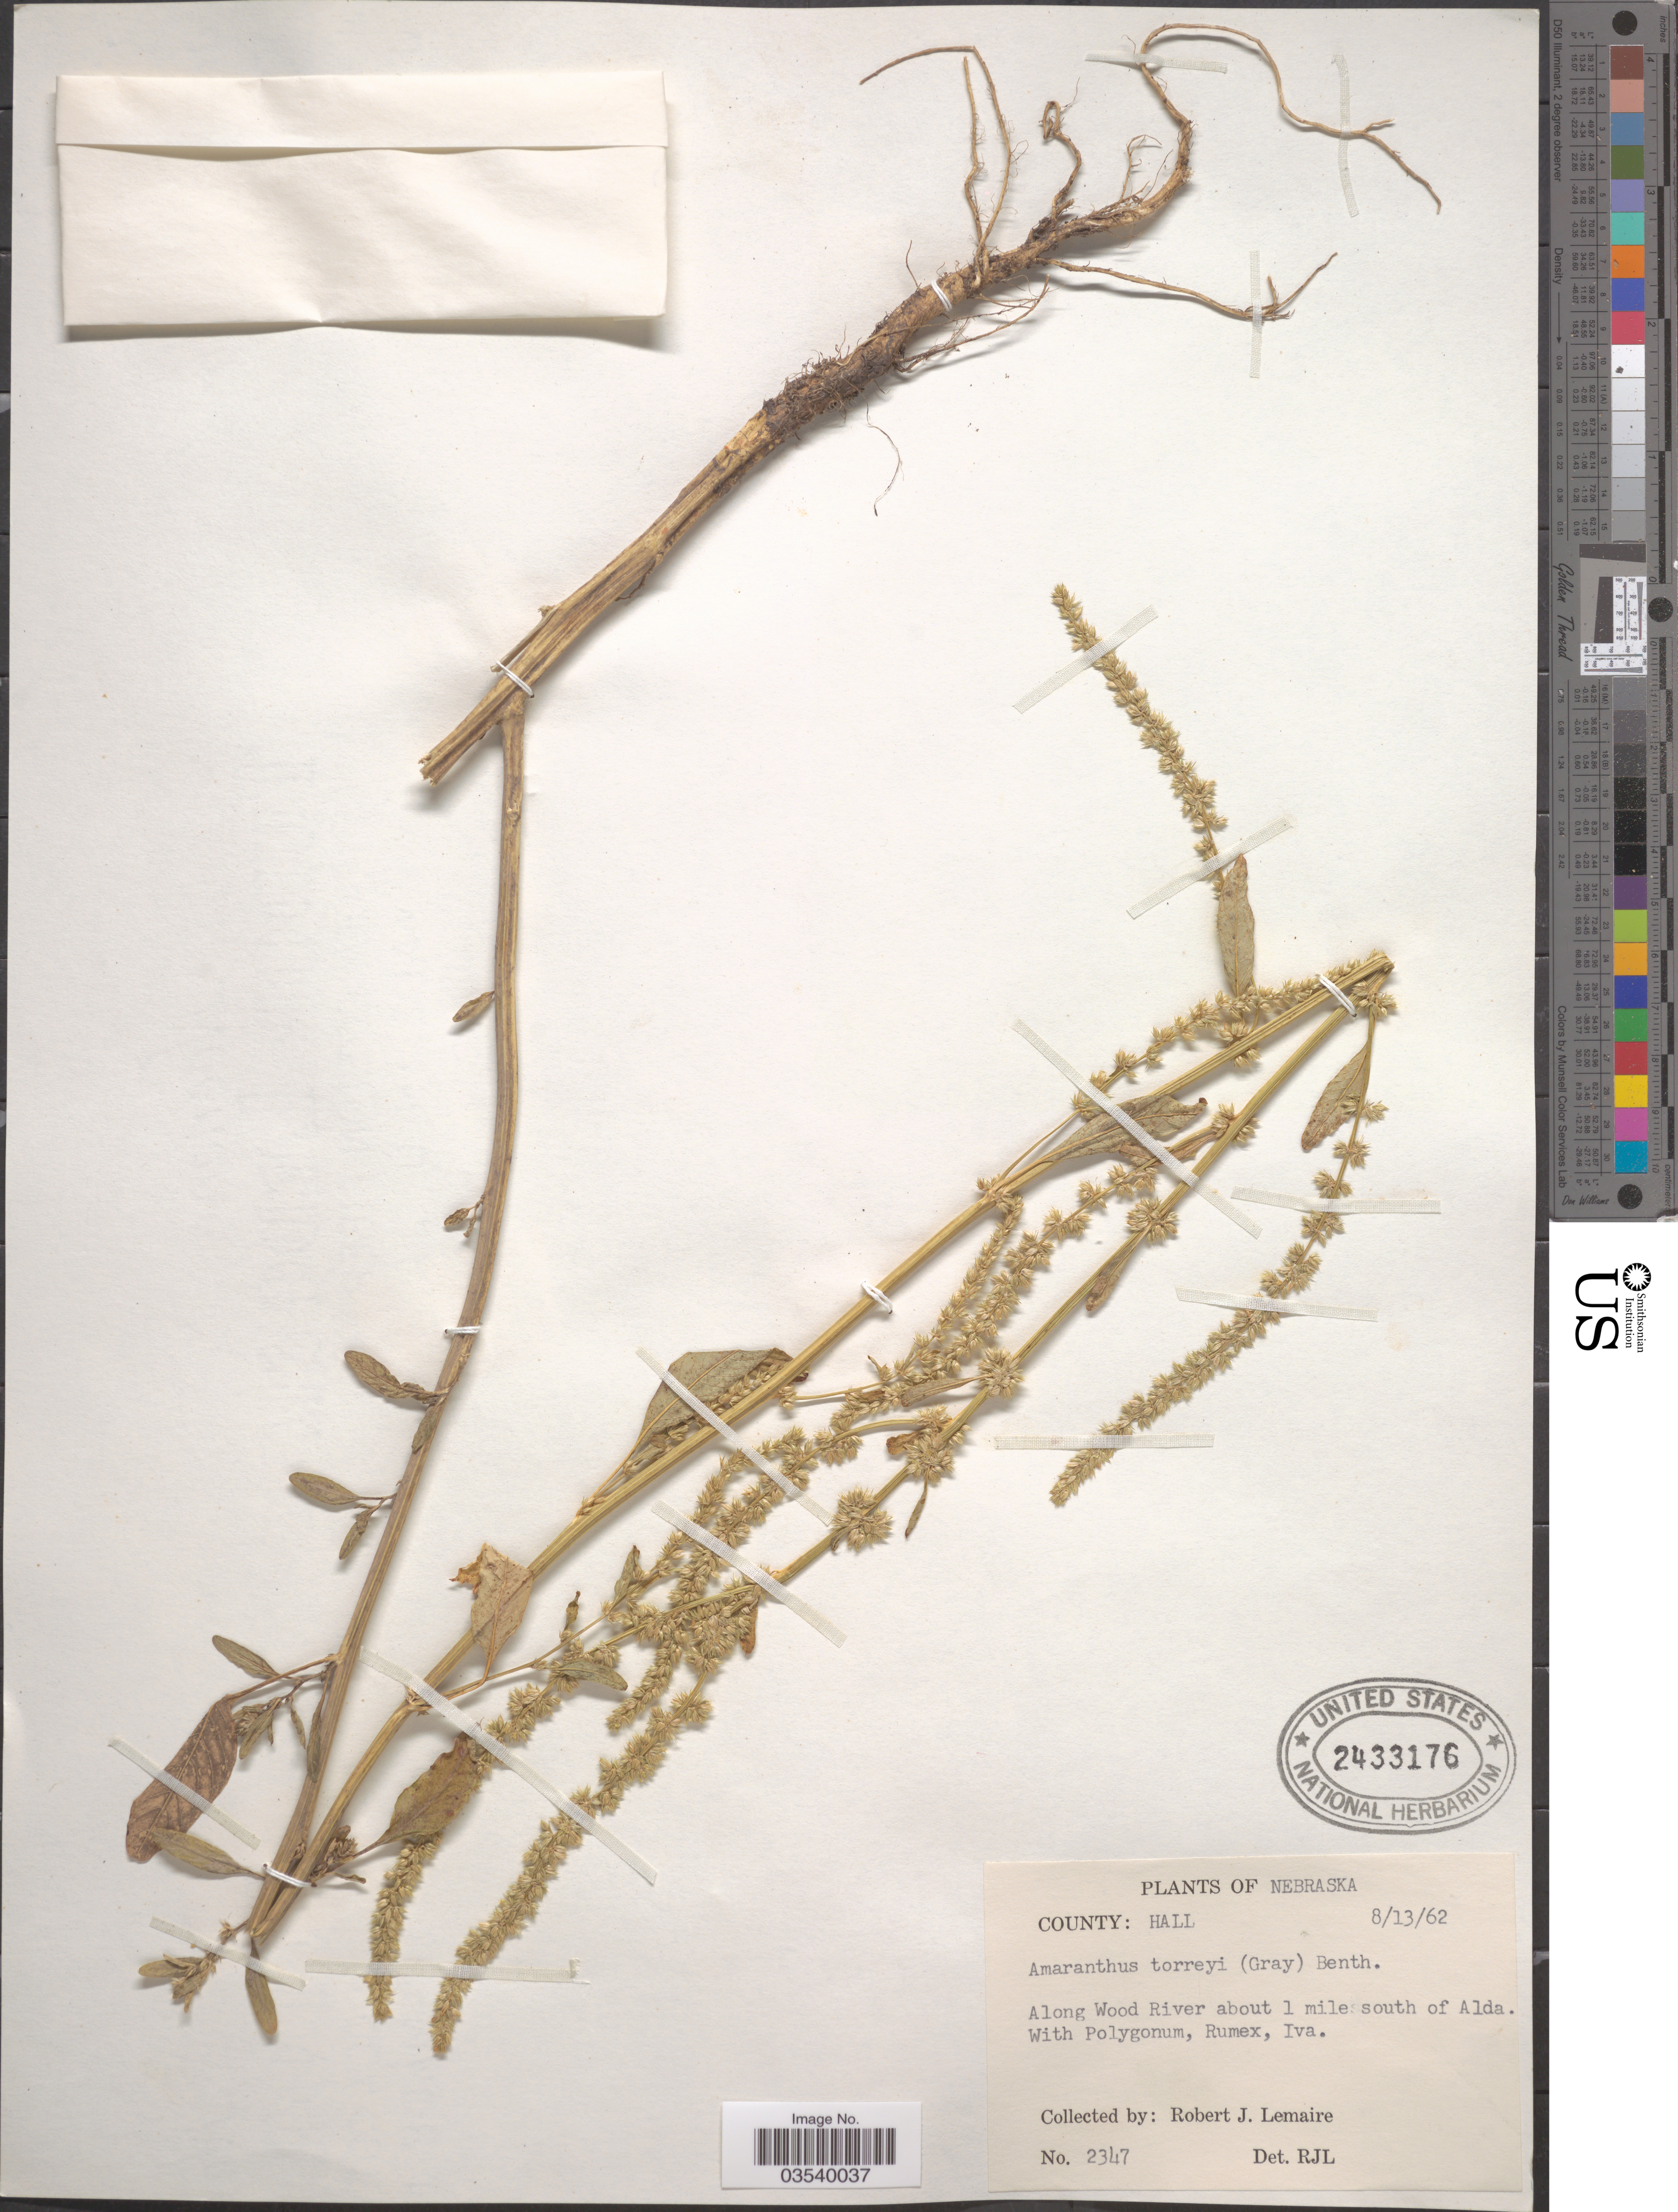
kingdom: Plantae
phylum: Tracheophyta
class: Magnoliopsida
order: Caryophyllales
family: Amaranthaceae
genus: Amaranthus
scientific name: Amaranthus arenicola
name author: I.M. Johnst.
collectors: R. J. Lemaire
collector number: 2347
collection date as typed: Transcribed d/m/y: 13/8/62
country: United States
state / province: Nebraska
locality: County: Hall. Along Wood River about 1 mile south of Alda.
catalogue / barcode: US 2433176